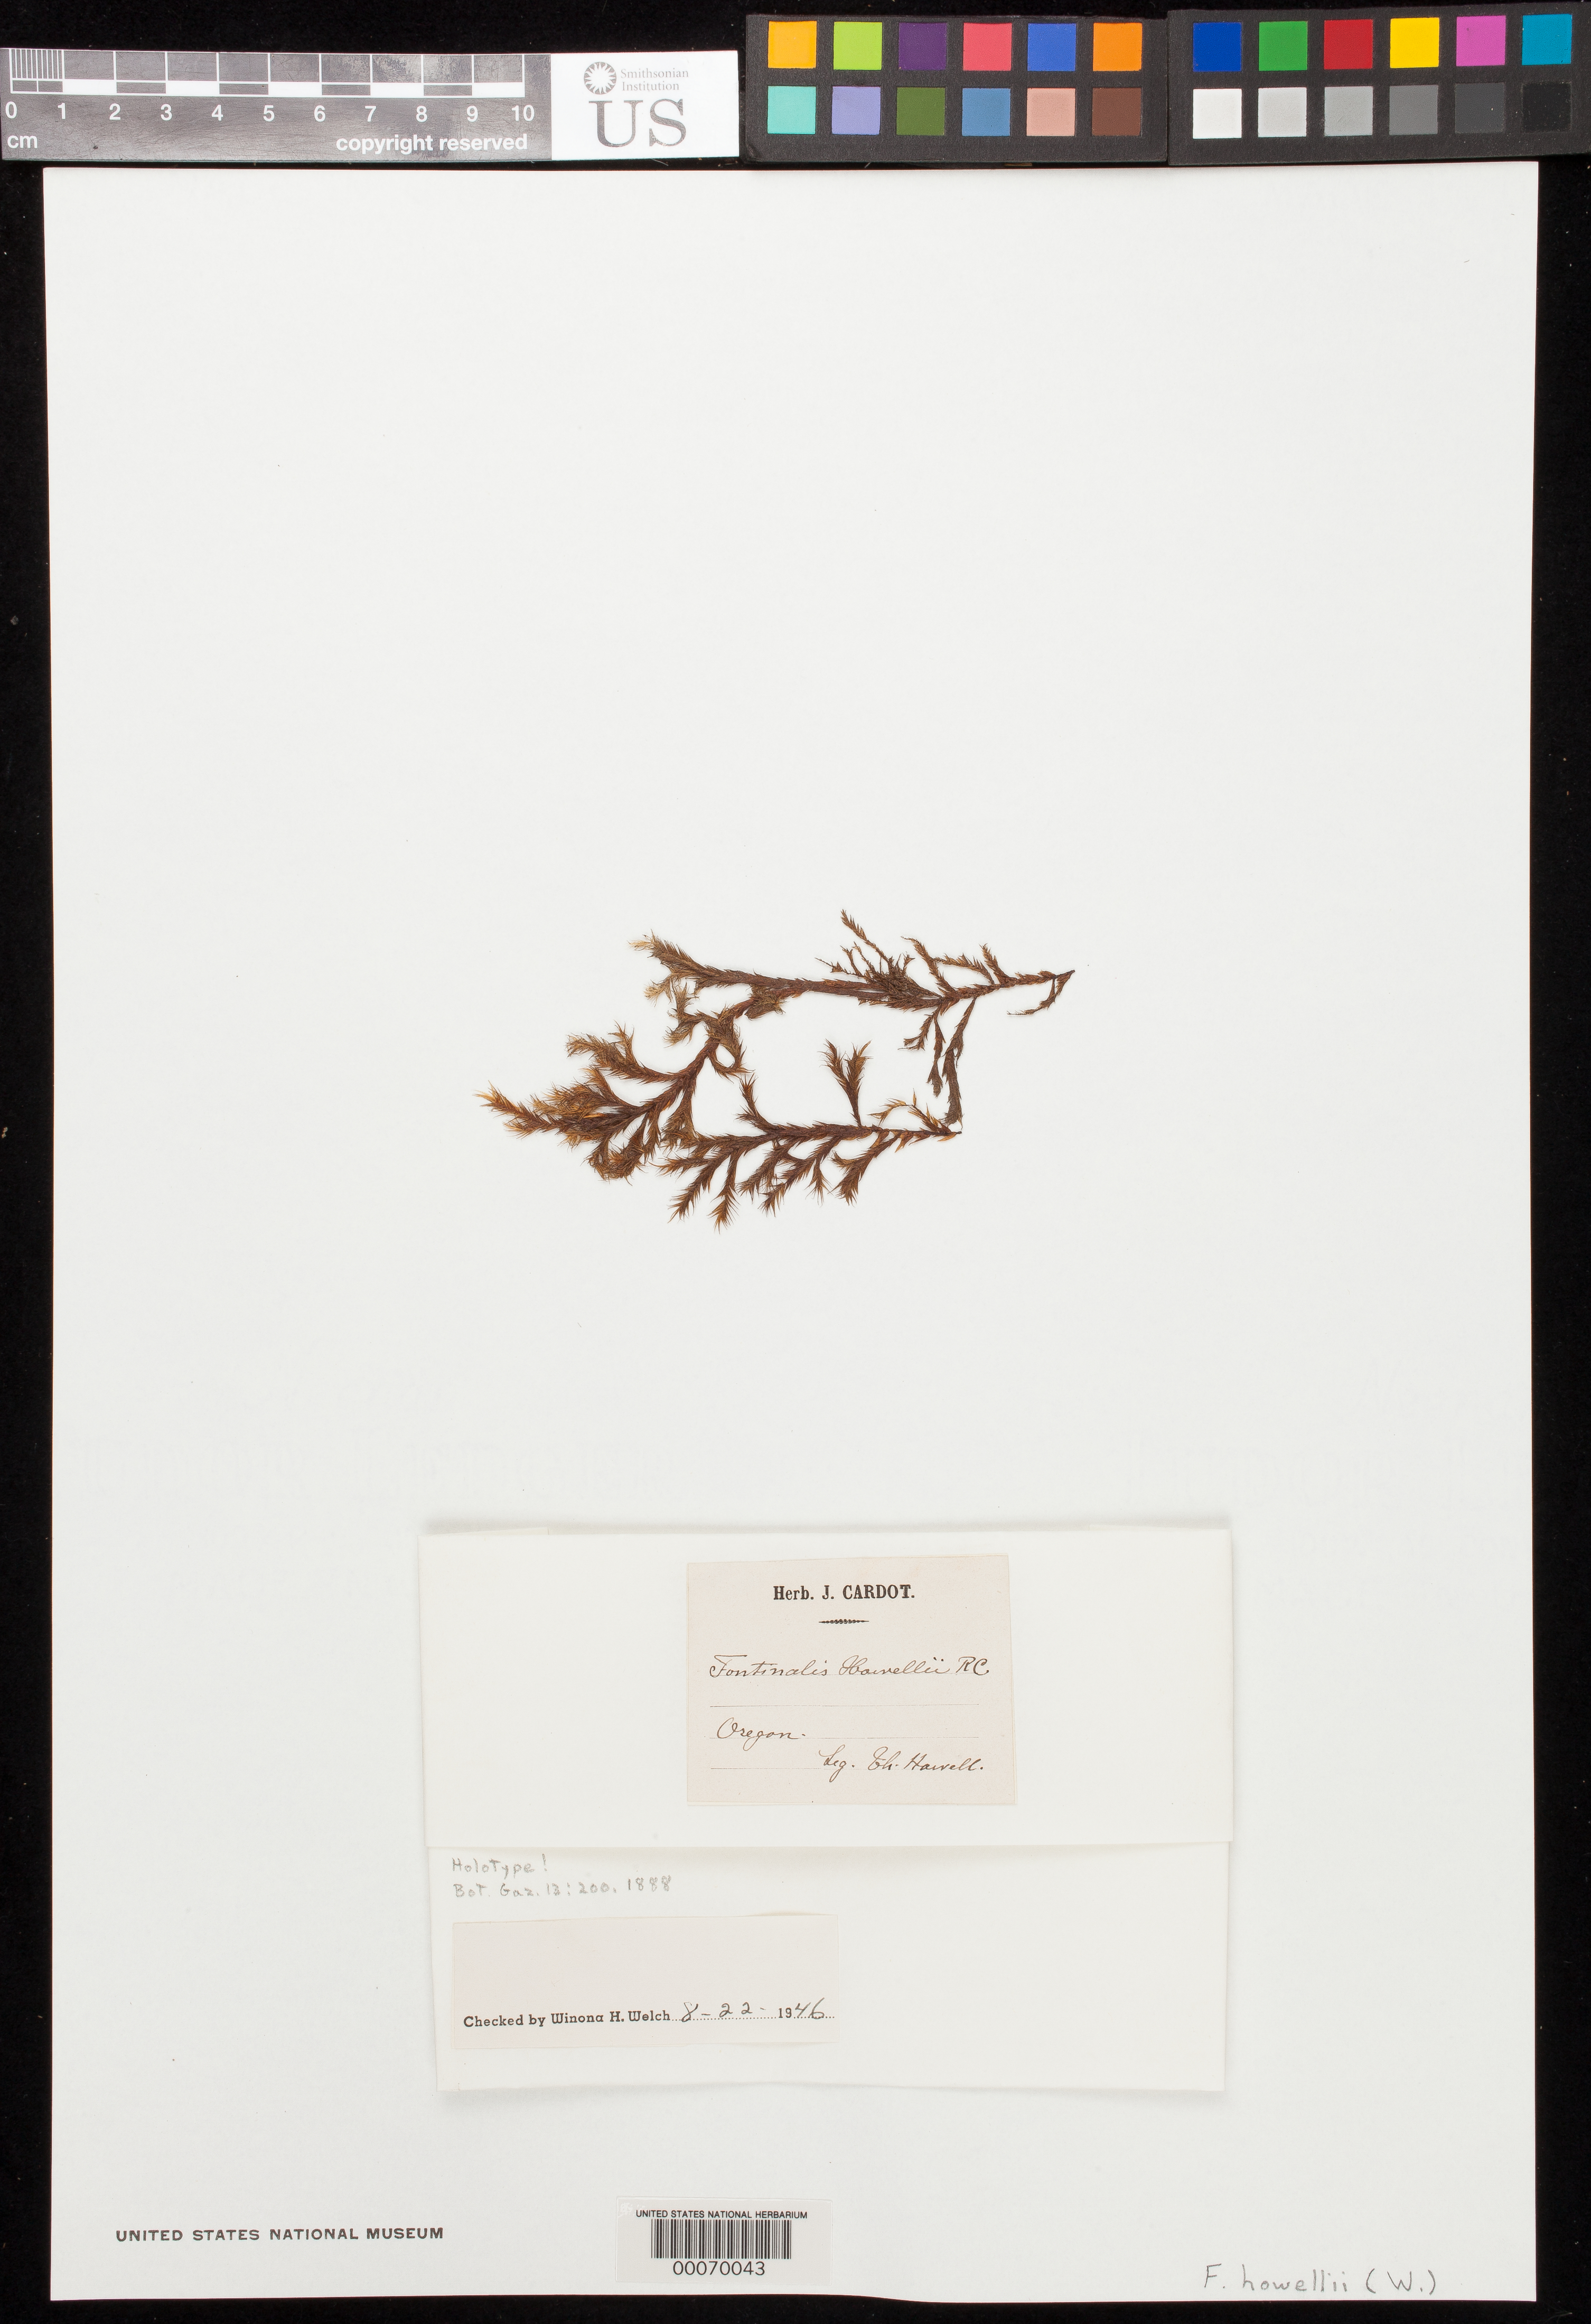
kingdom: Plantae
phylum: Bryophyta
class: Bryopsida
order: Hypnales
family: Fontinalaceae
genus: Fontinalis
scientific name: Fontinalis howellii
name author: Renauld & Cardot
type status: Holotype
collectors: T. J. Howell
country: United States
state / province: Oregon